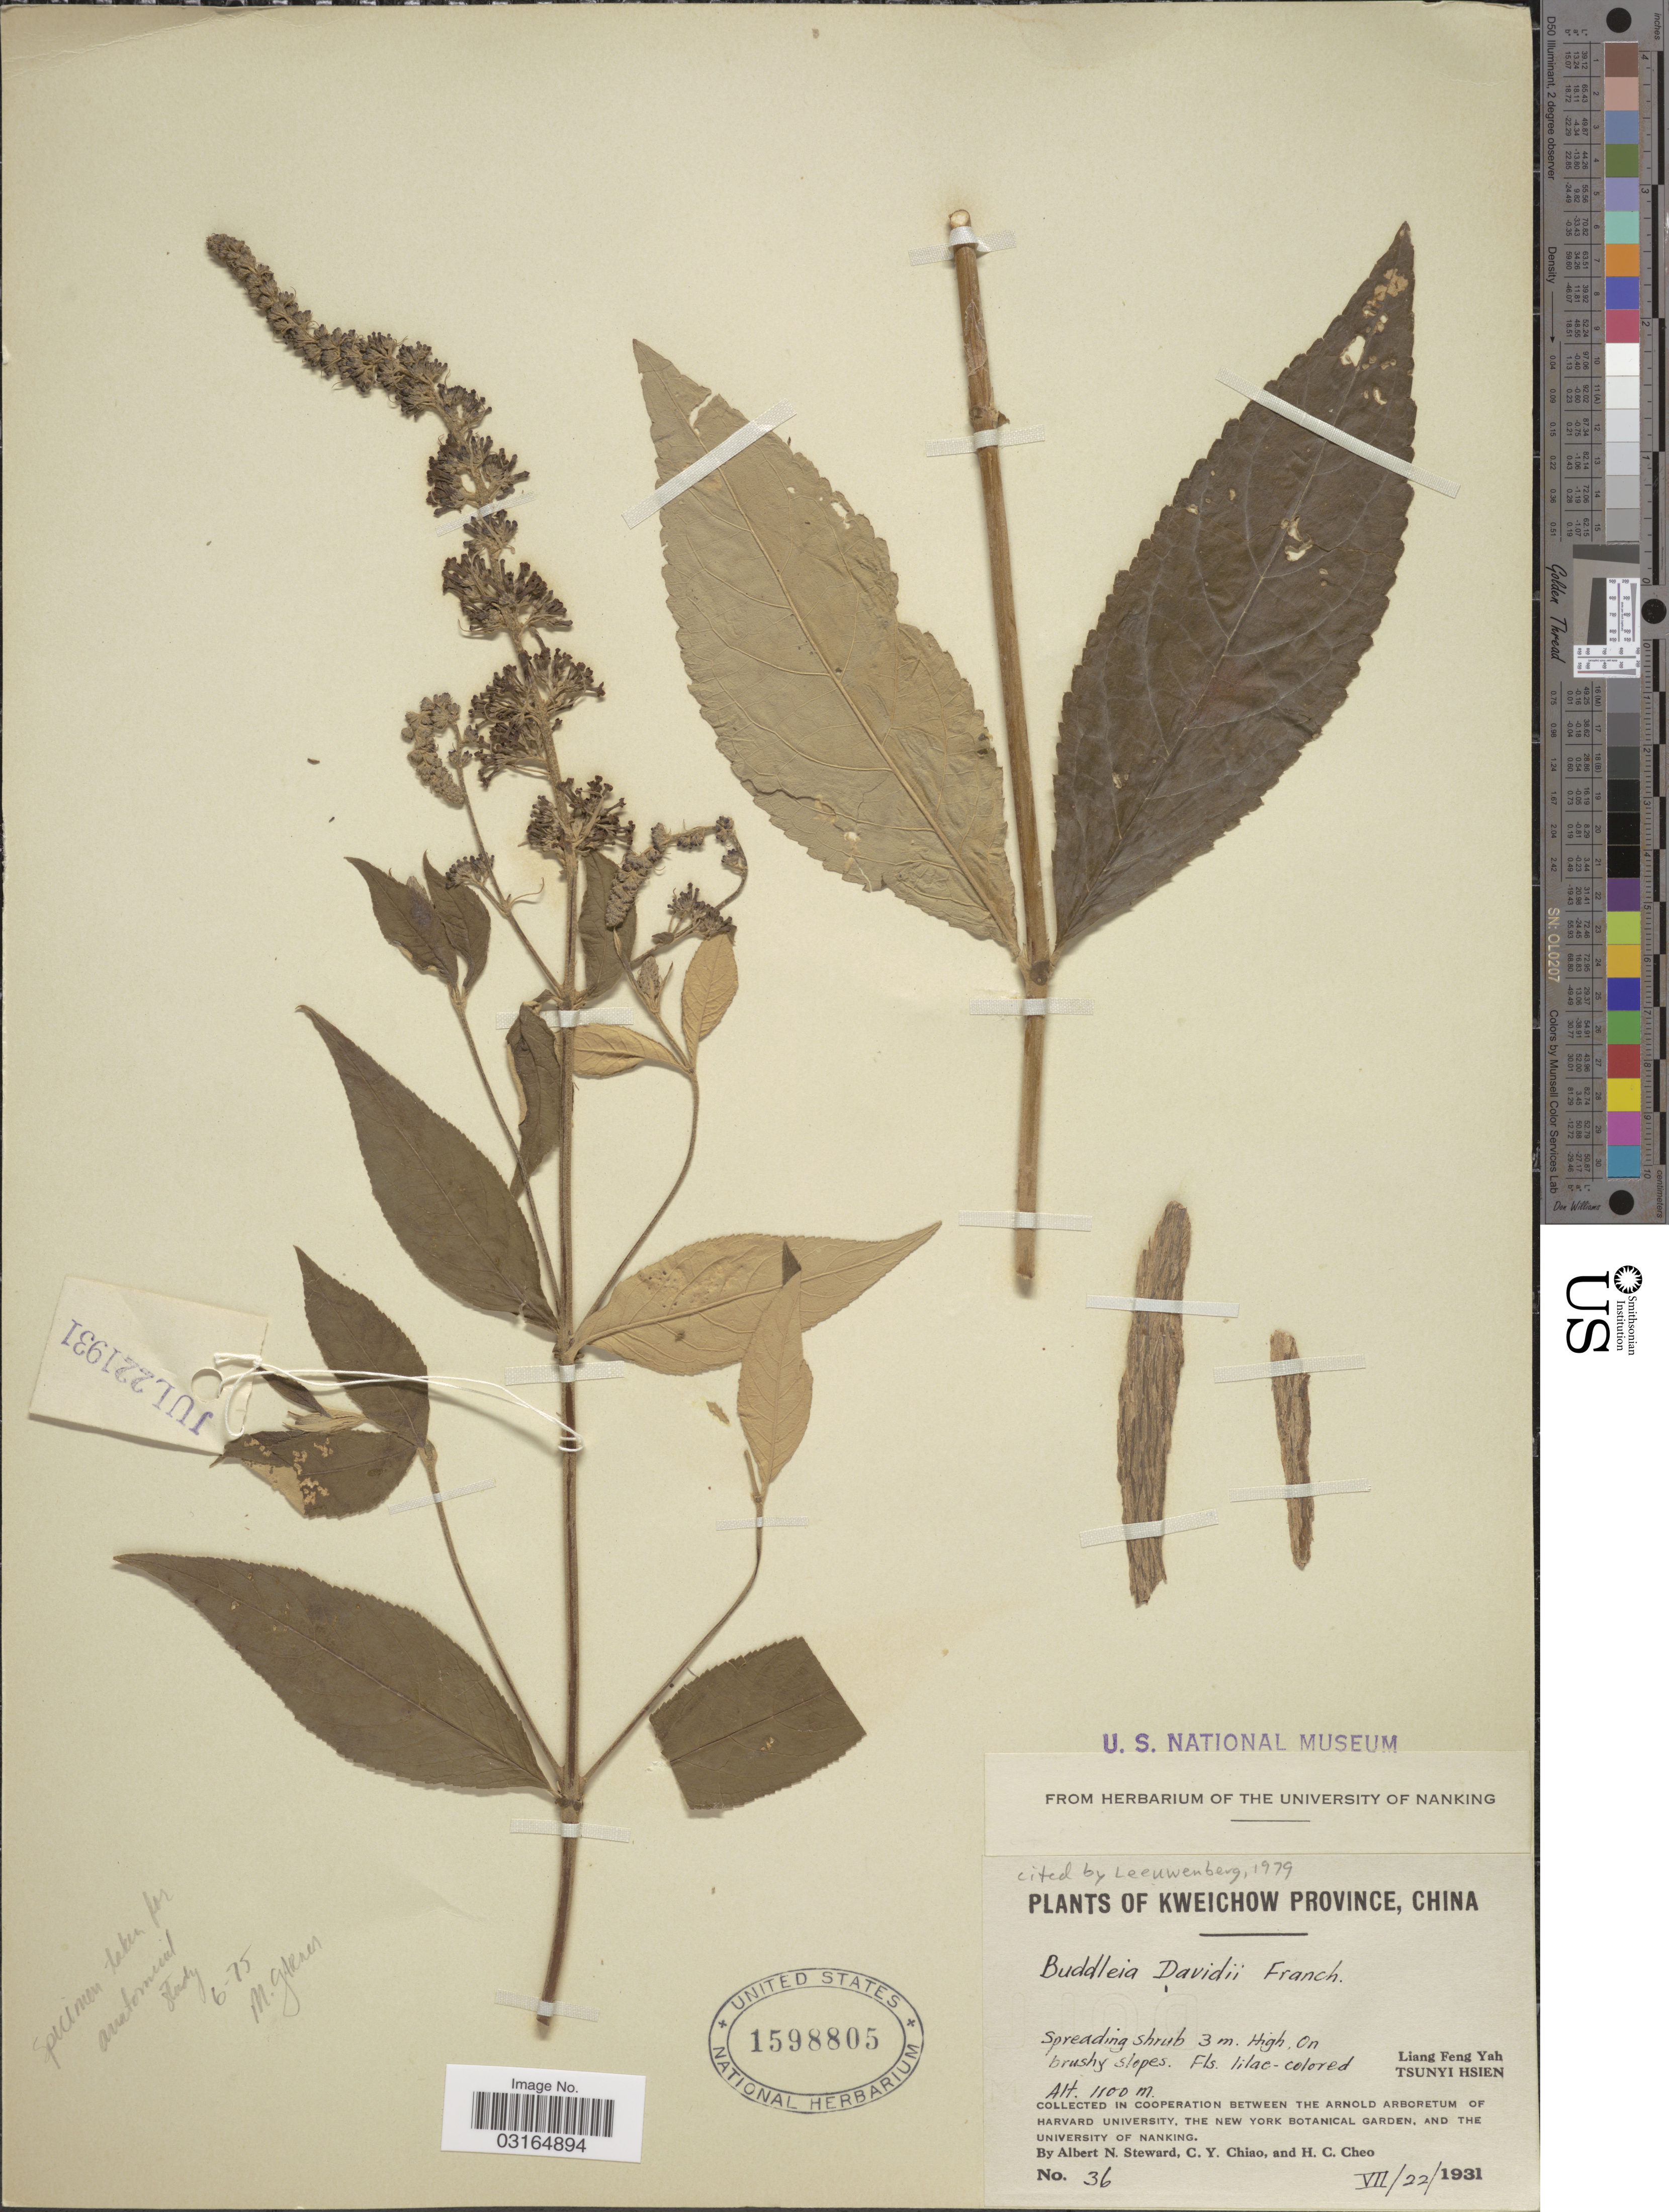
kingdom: Plantae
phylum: Tracheophyta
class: Magnoliopsida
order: Lamiales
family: Scrophulariaceae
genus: Buddleja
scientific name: Buddleja davidii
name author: Franch.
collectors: A. N. Steward, C. Y. Chiao & H. Cheo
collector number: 36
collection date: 1931-07-22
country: China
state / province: Guizhou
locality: Kweichow Province. Liang Feng Yah Tsunyi Hsien.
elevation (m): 1100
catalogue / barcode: US 1598805